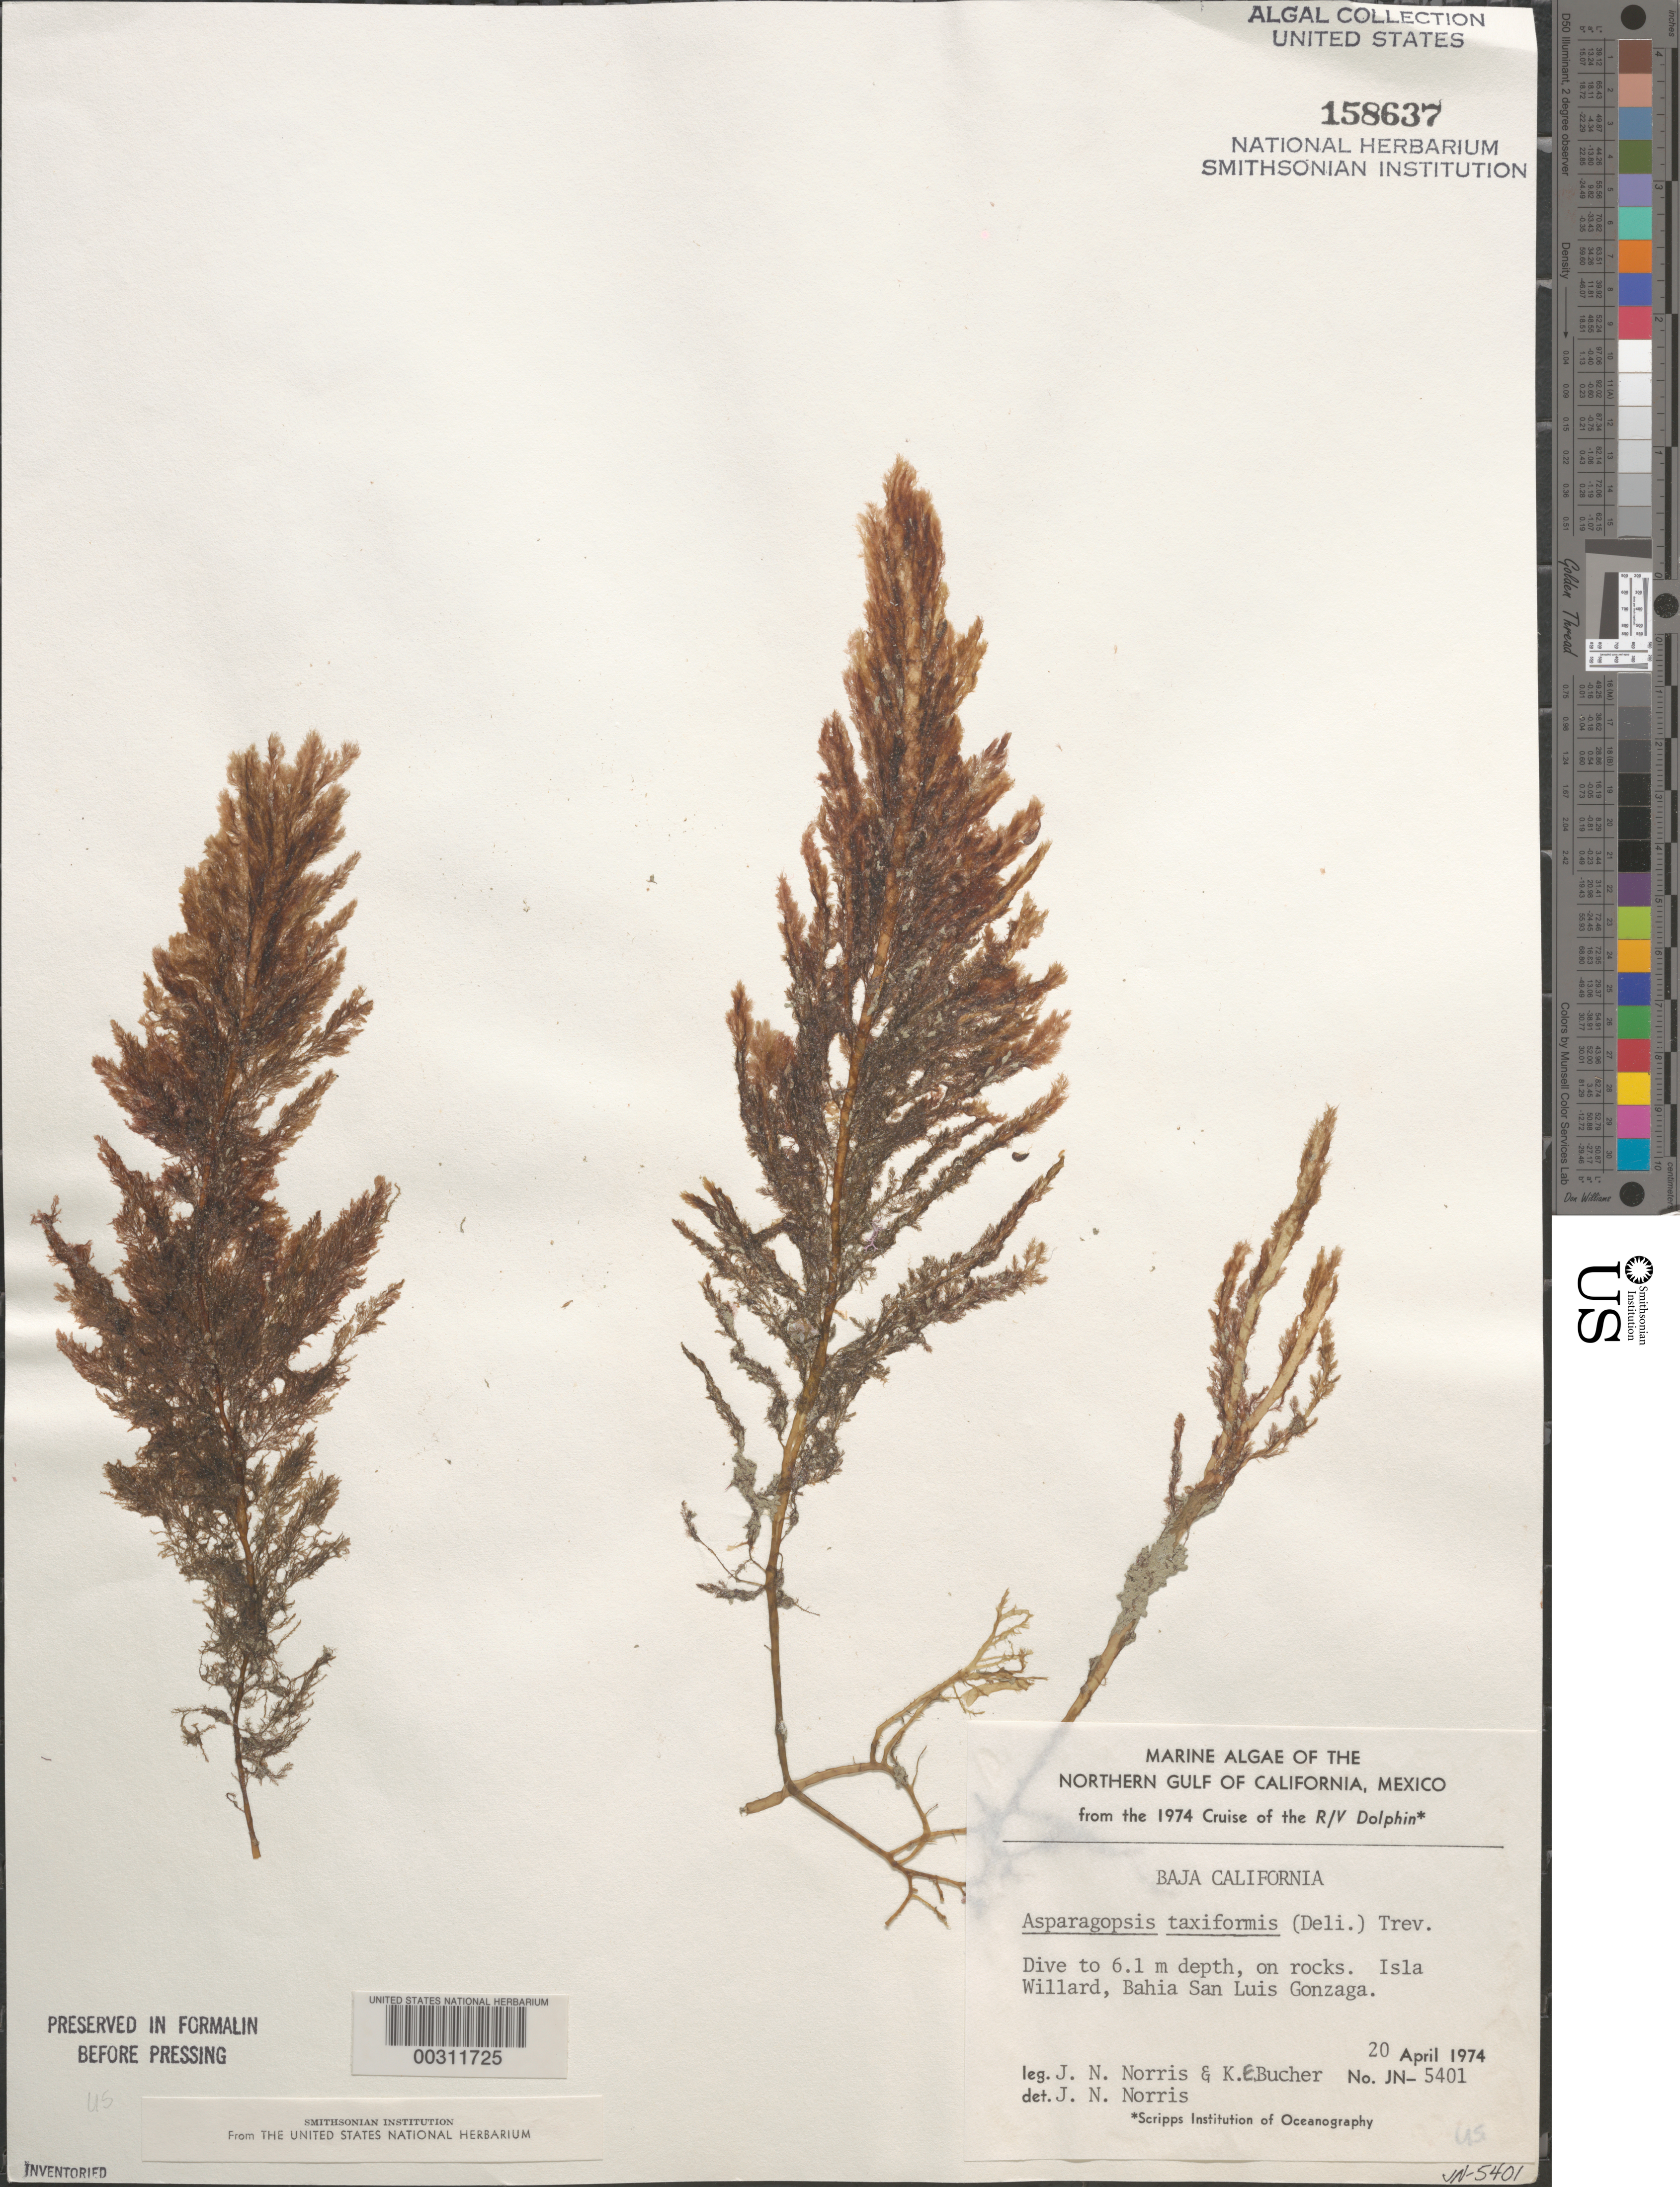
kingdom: Plantae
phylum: Rhodophyta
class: Florideophyceae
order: Bonnemaisoniales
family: Bonnemaisoniaceae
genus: Asparagopsis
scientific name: Asparagopsis taxiformis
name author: (Delile) Trevis.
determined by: Norris, James N.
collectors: J. N. Norris & K. E. Bucher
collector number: JN-5401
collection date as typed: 20 Apr 1974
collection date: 1974-04-20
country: Mexico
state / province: Baja California Norte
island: Isla Willard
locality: Bahia San Luis Gonzaga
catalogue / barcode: US 158637